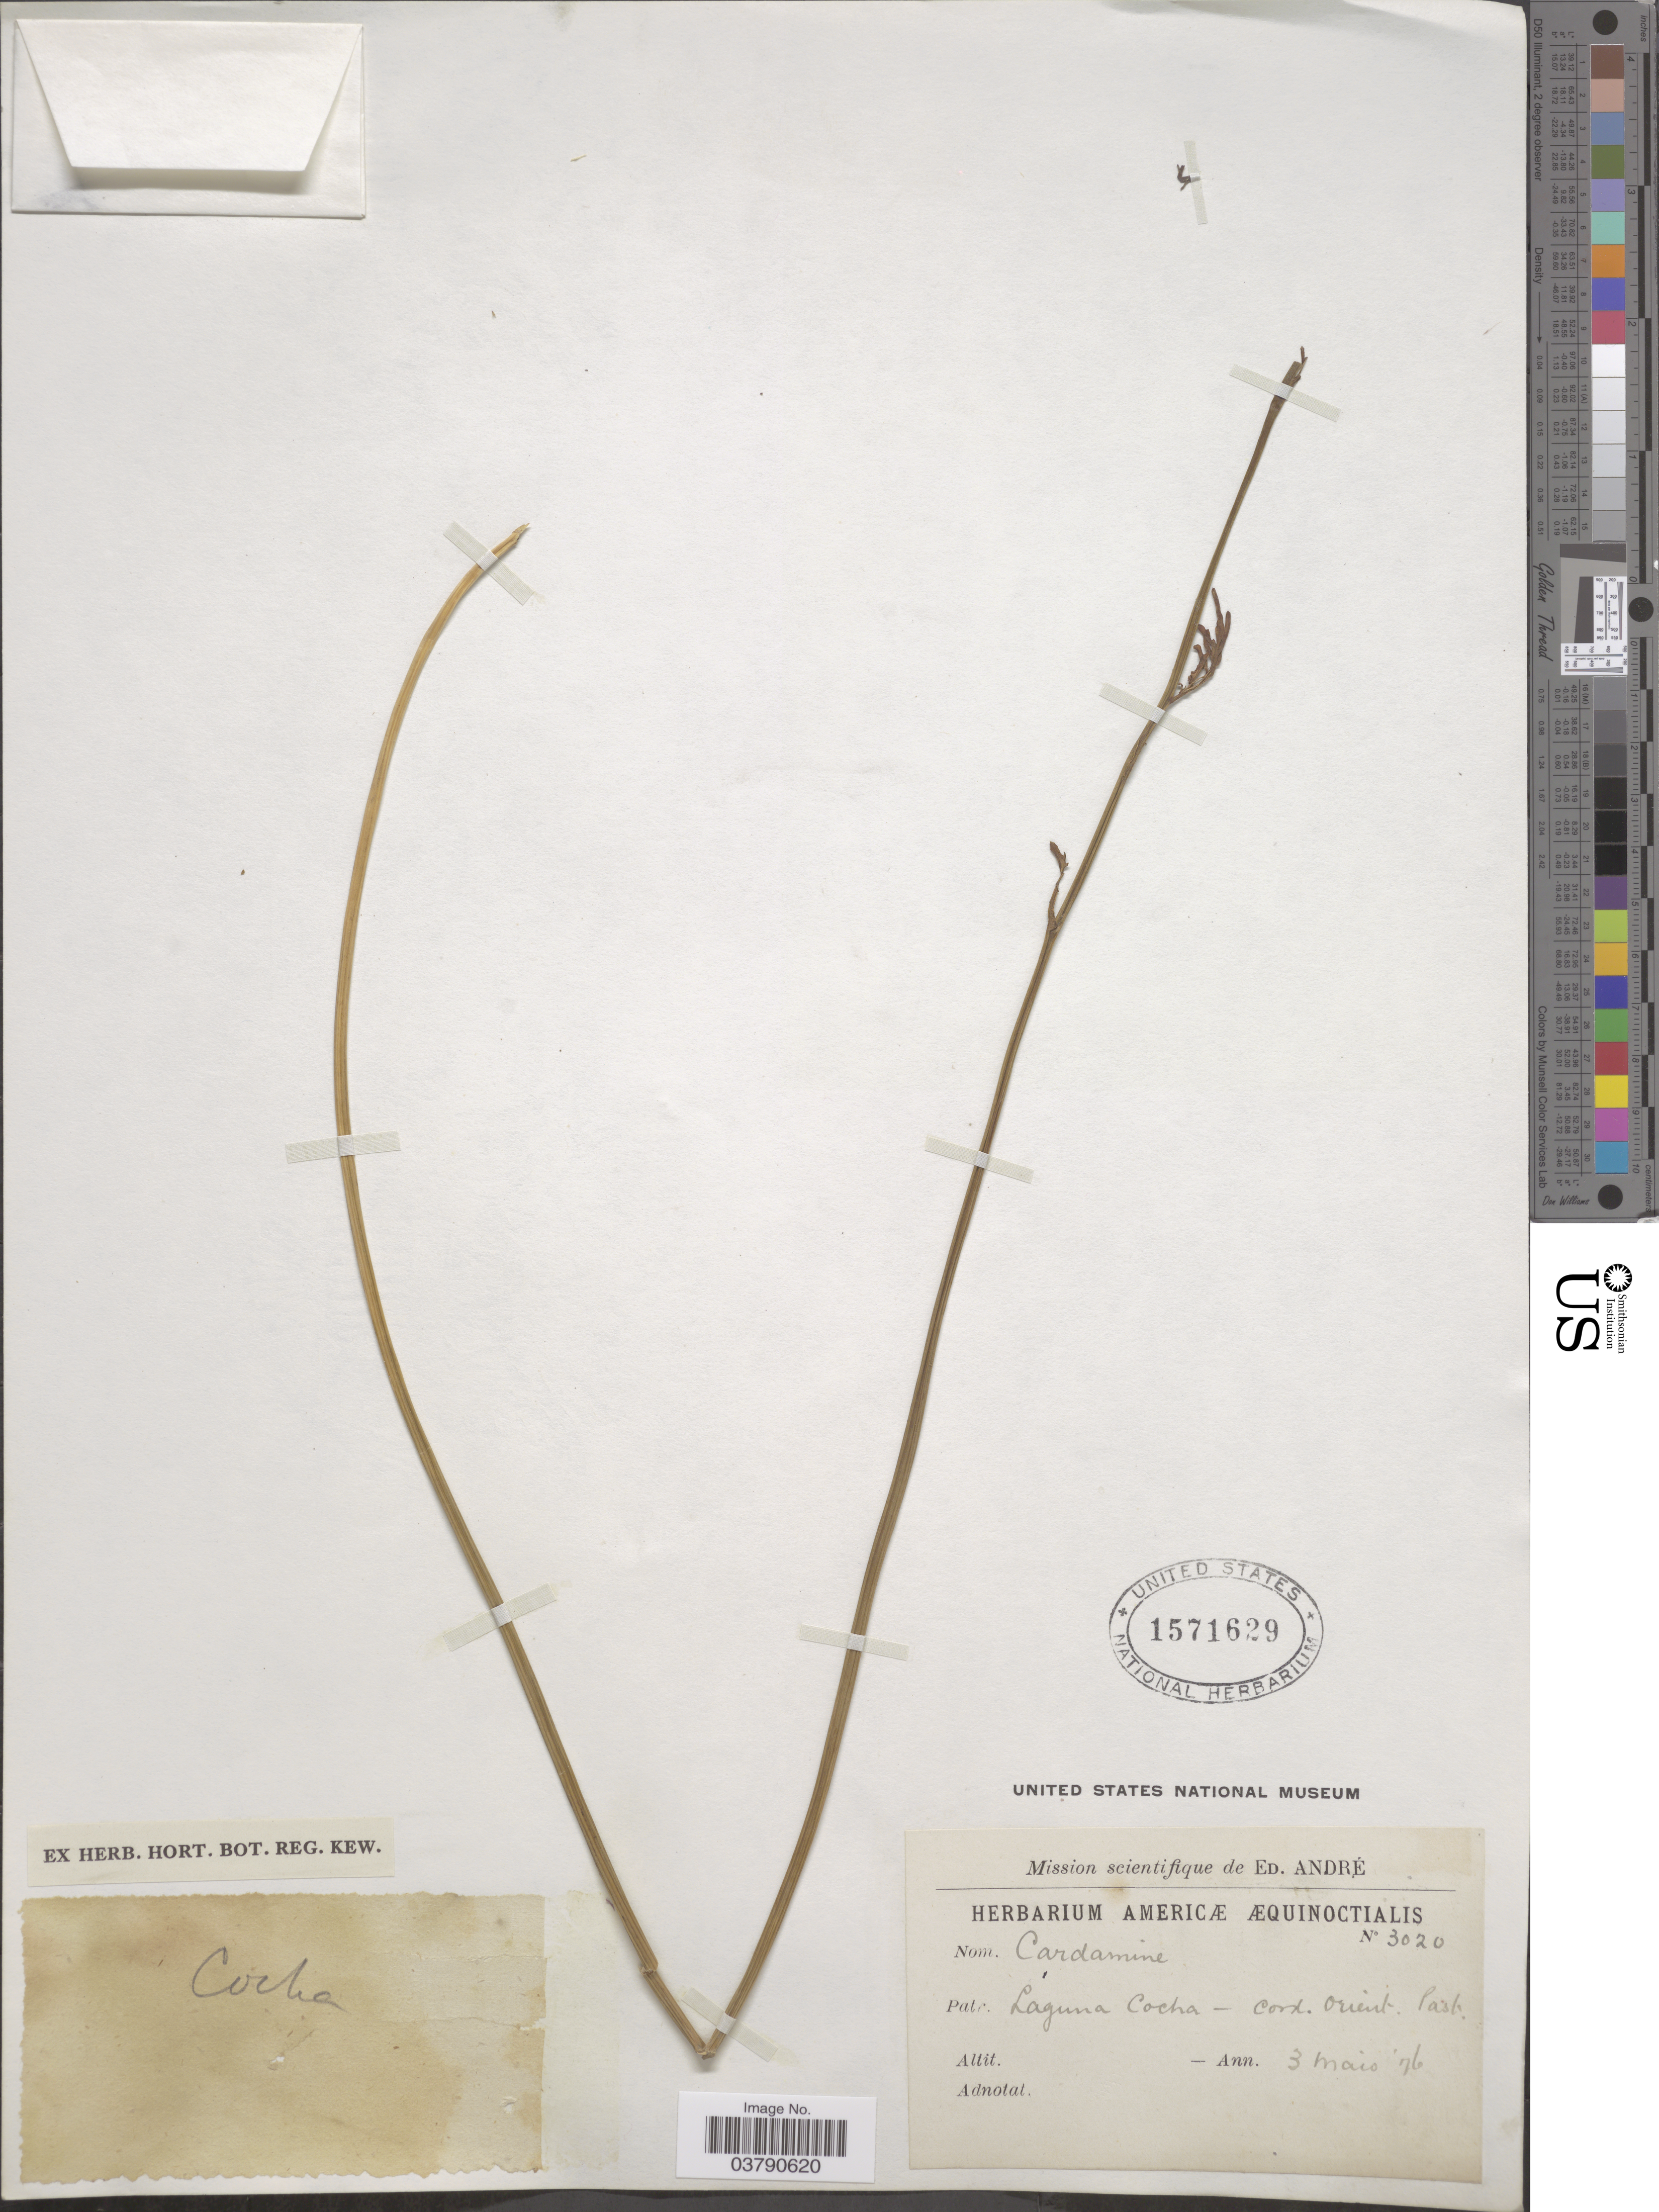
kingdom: Plantae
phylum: Tracheophyta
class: Magnoliopsida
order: Brassicales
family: Brassicaceae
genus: Cardamine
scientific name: Cardamine jamesonii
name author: Hook.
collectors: É. F. André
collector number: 3020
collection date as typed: Transcribed d/m/y: 3/5/76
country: Colombia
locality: Laguna Cocha - Cord. Orient. Past. Cocha.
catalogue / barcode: US 1571629